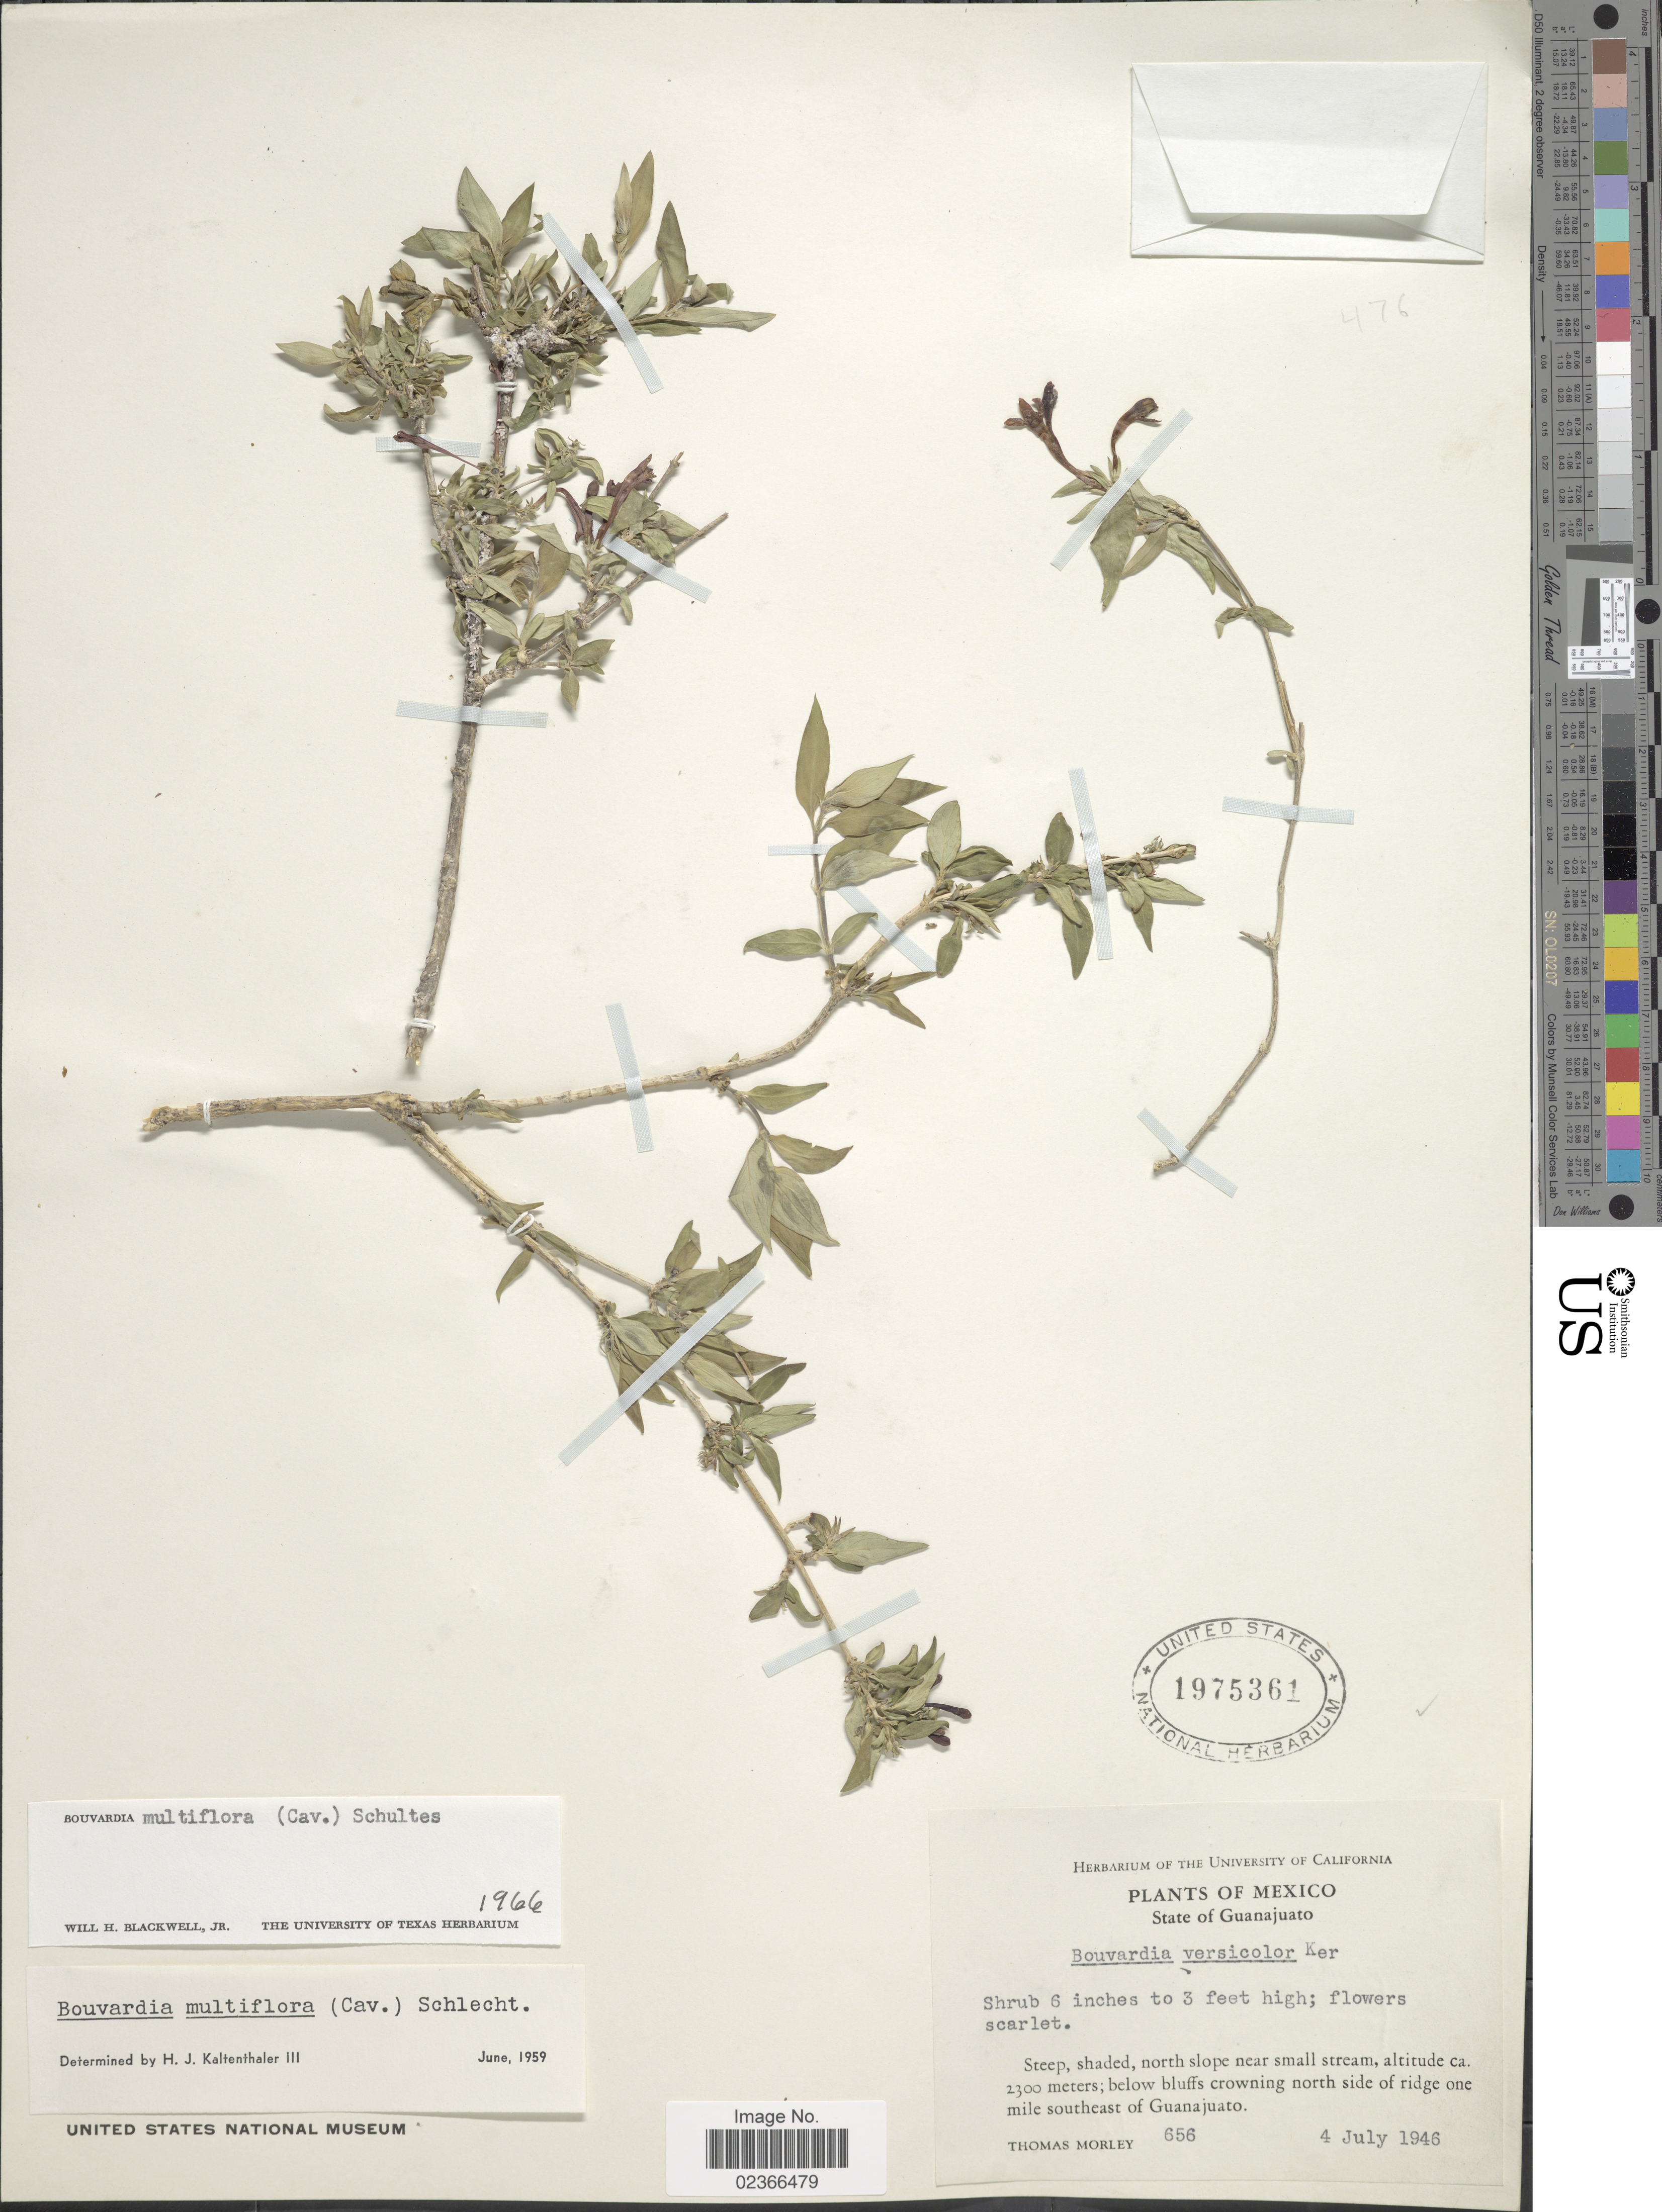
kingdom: Plantae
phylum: Tracheophyta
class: Magnoliopsida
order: Gentianales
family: Rubiaceae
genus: Bouvardia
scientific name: Bouvardia multiflora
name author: (Cav.) Schult.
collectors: T. Morley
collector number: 656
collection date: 1946-07-04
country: Mexico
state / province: Guanajuato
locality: Steep, shaded, north slope near small stream, below bluffs crowning north side of ridge one mile southeast of Guanajuato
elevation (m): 2300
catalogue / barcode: US 1975361